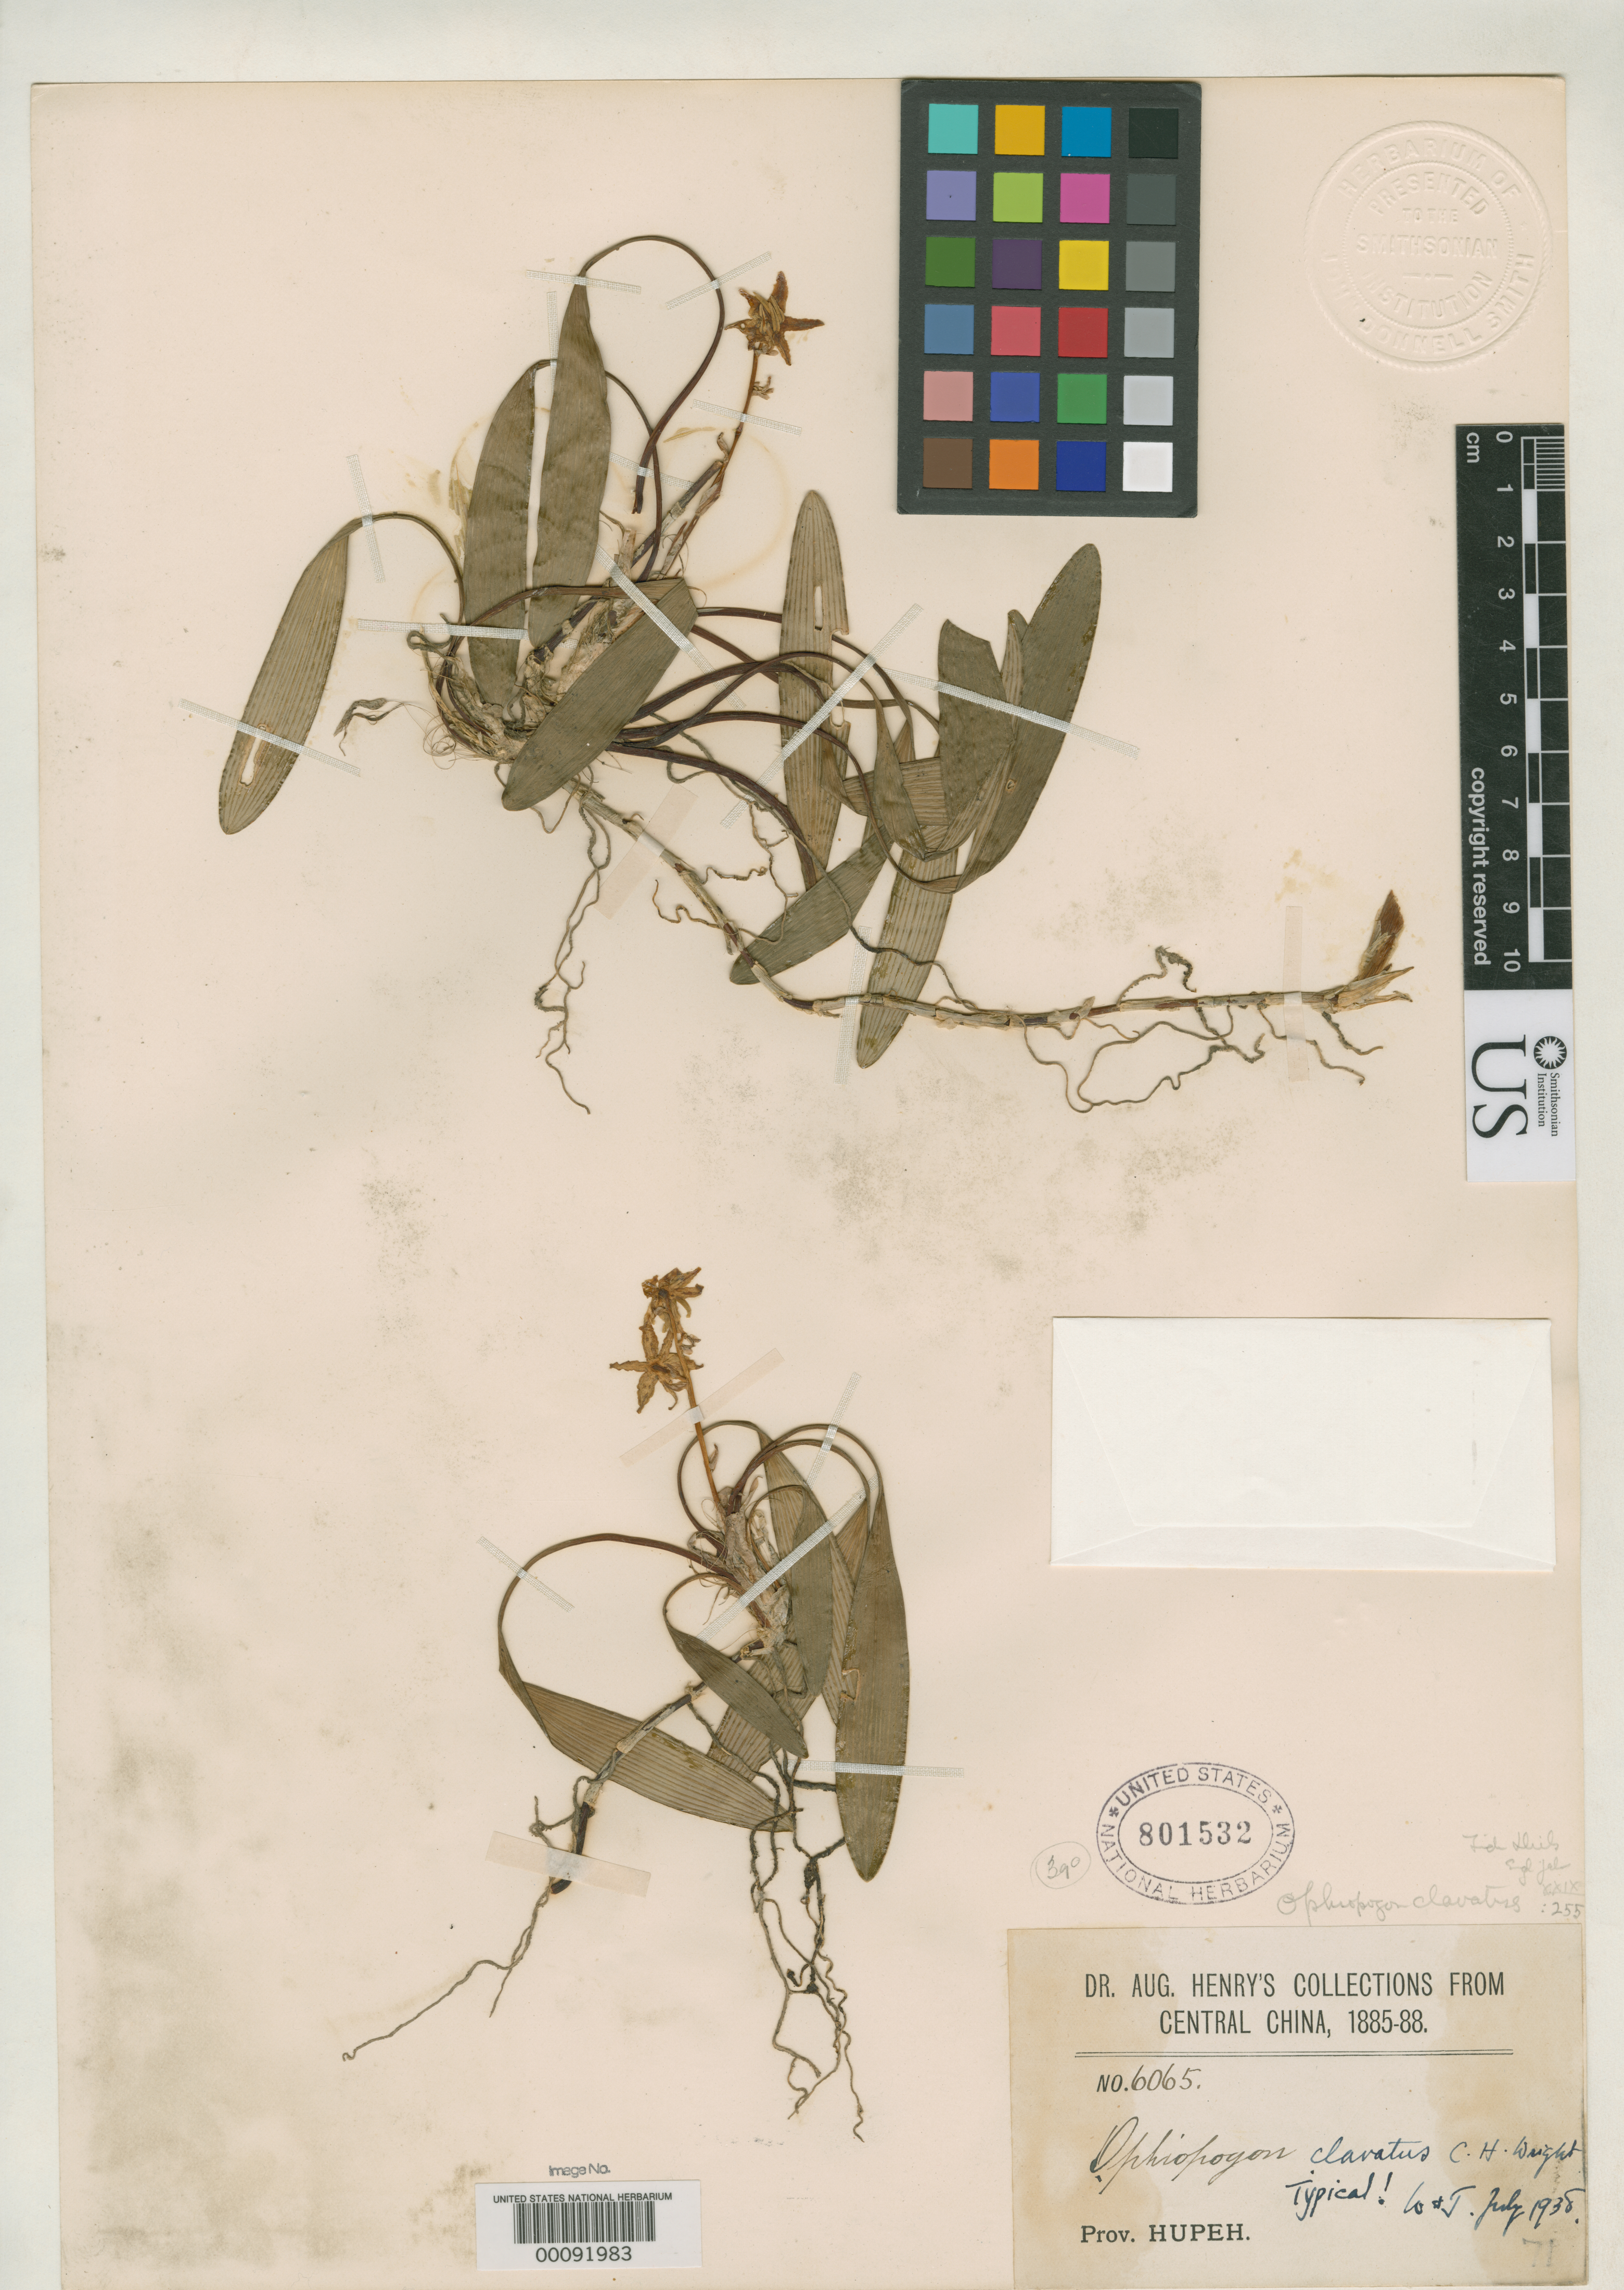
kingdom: Plantae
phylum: Tracheophyta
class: Liliopsida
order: Asparagales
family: Asparagaceae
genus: Ophiopogon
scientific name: Ophiopogon clavatus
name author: C.H. Wright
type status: Isotype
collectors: A. Henry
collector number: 6065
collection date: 1885/1888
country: China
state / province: Hubei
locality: Central China. Prov. Hupeh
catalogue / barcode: US 801532